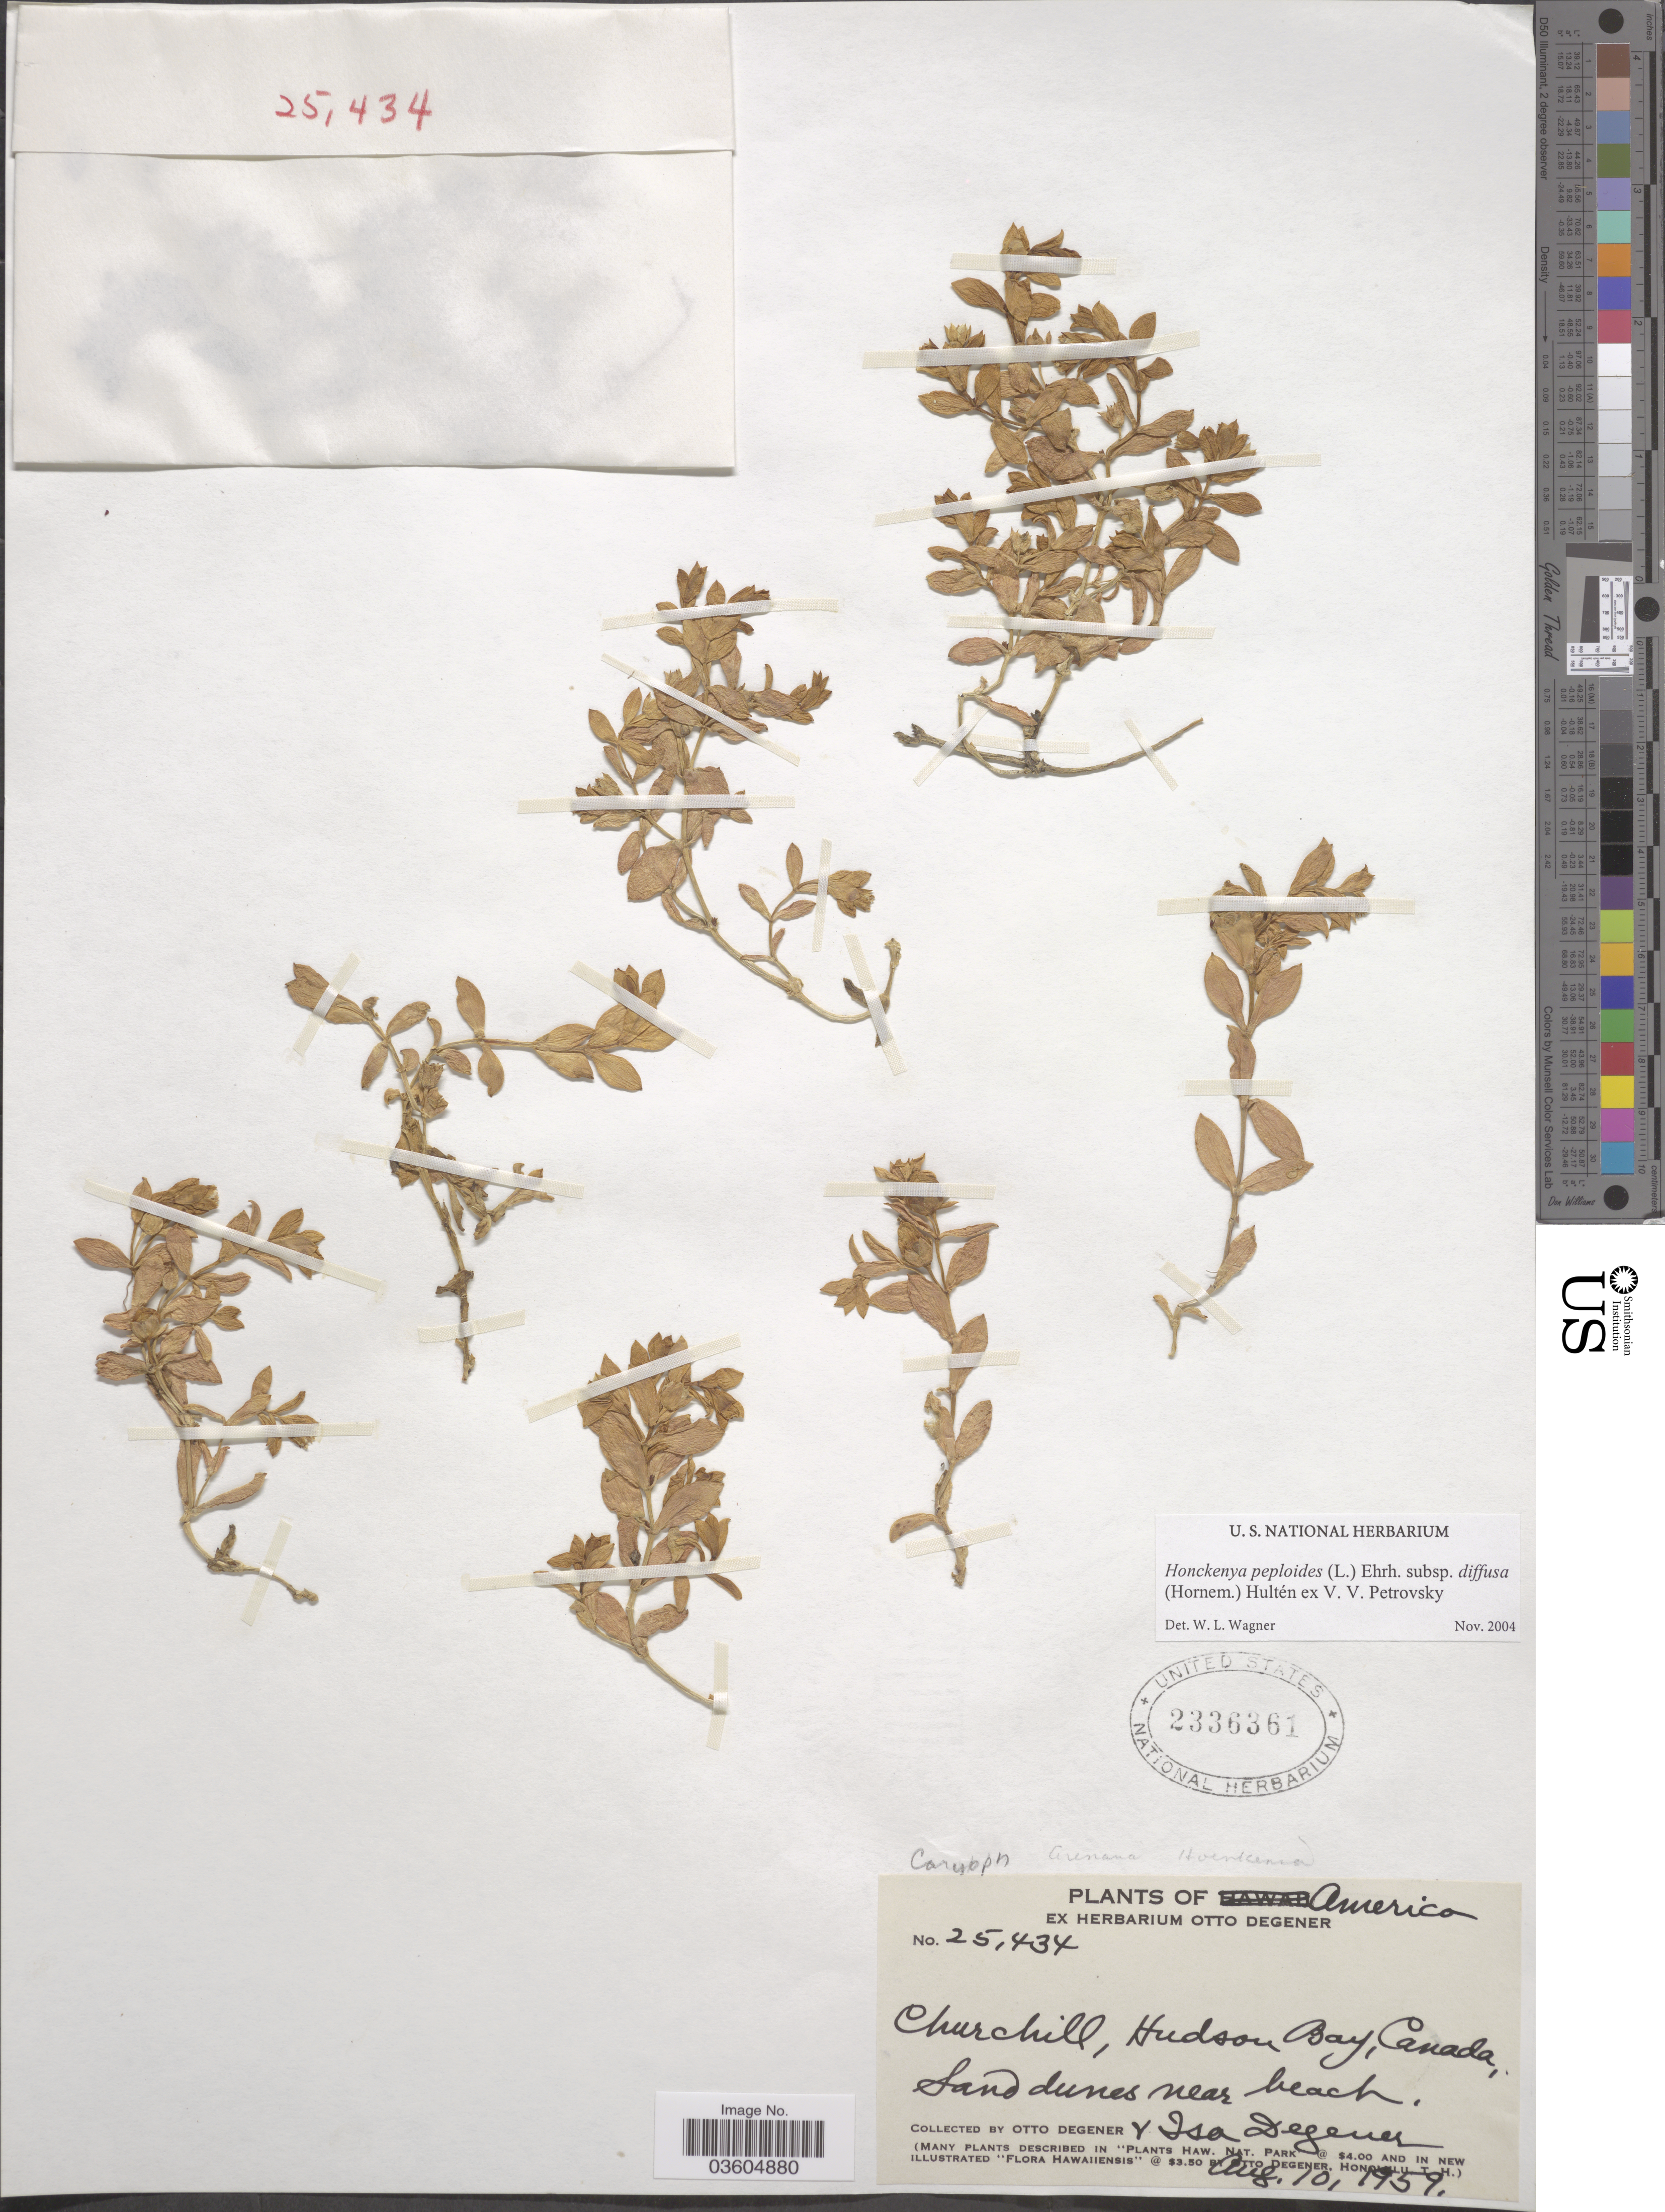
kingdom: Plantae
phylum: Tracheophyta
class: Magnoliopsida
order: Caryophyllales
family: Caryophyllaceae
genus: Honckenya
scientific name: Honckenya peploides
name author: (L.) Ehrh.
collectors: O. Degener & I. Degener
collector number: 25434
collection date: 1959-08-10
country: Canada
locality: Churchill, Hudson Bay. Sand dunes near beach.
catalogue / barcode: US 2336361